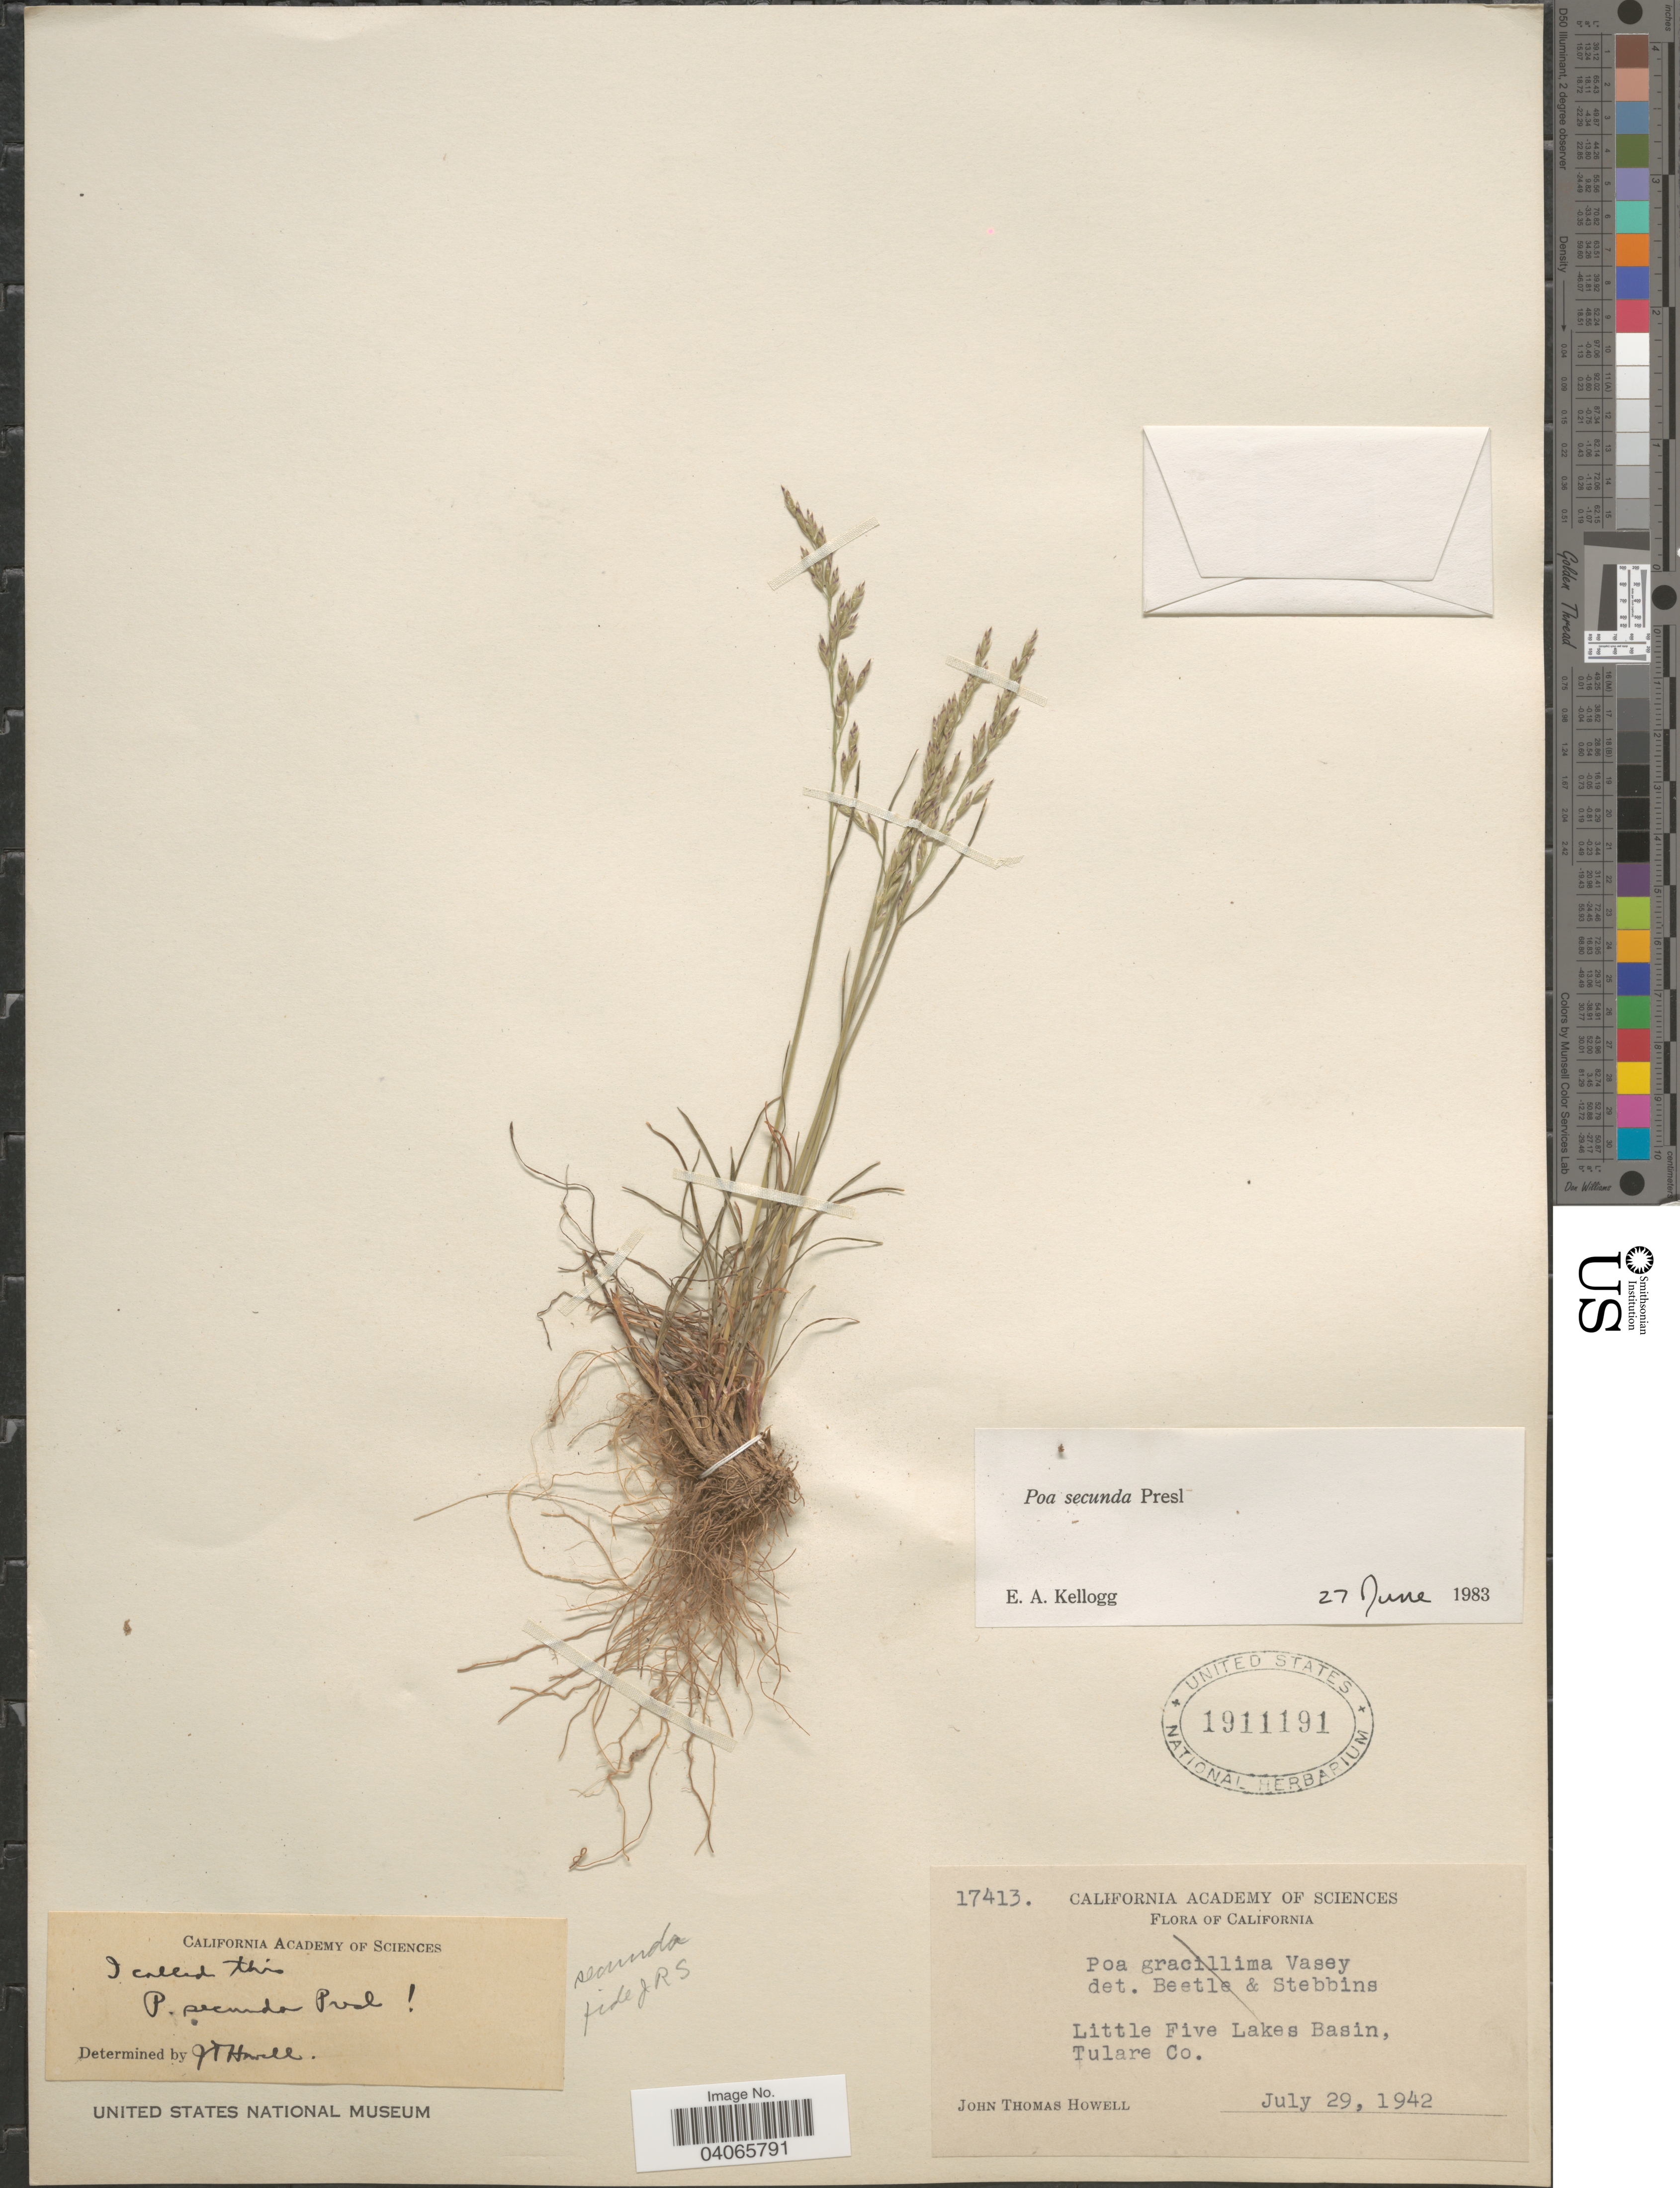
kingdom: Plantae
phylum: Tracheophyta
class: Liliopsida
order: Poales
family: Poaceae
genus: Poa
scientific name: Poa secunda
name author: J. Presl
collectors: J. T. Howell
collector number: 17413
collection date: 1942-07-29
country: United States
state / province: California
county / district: Tulare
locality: Little Five Lakes Basin, Tulare Co.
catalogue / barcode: US 1911191